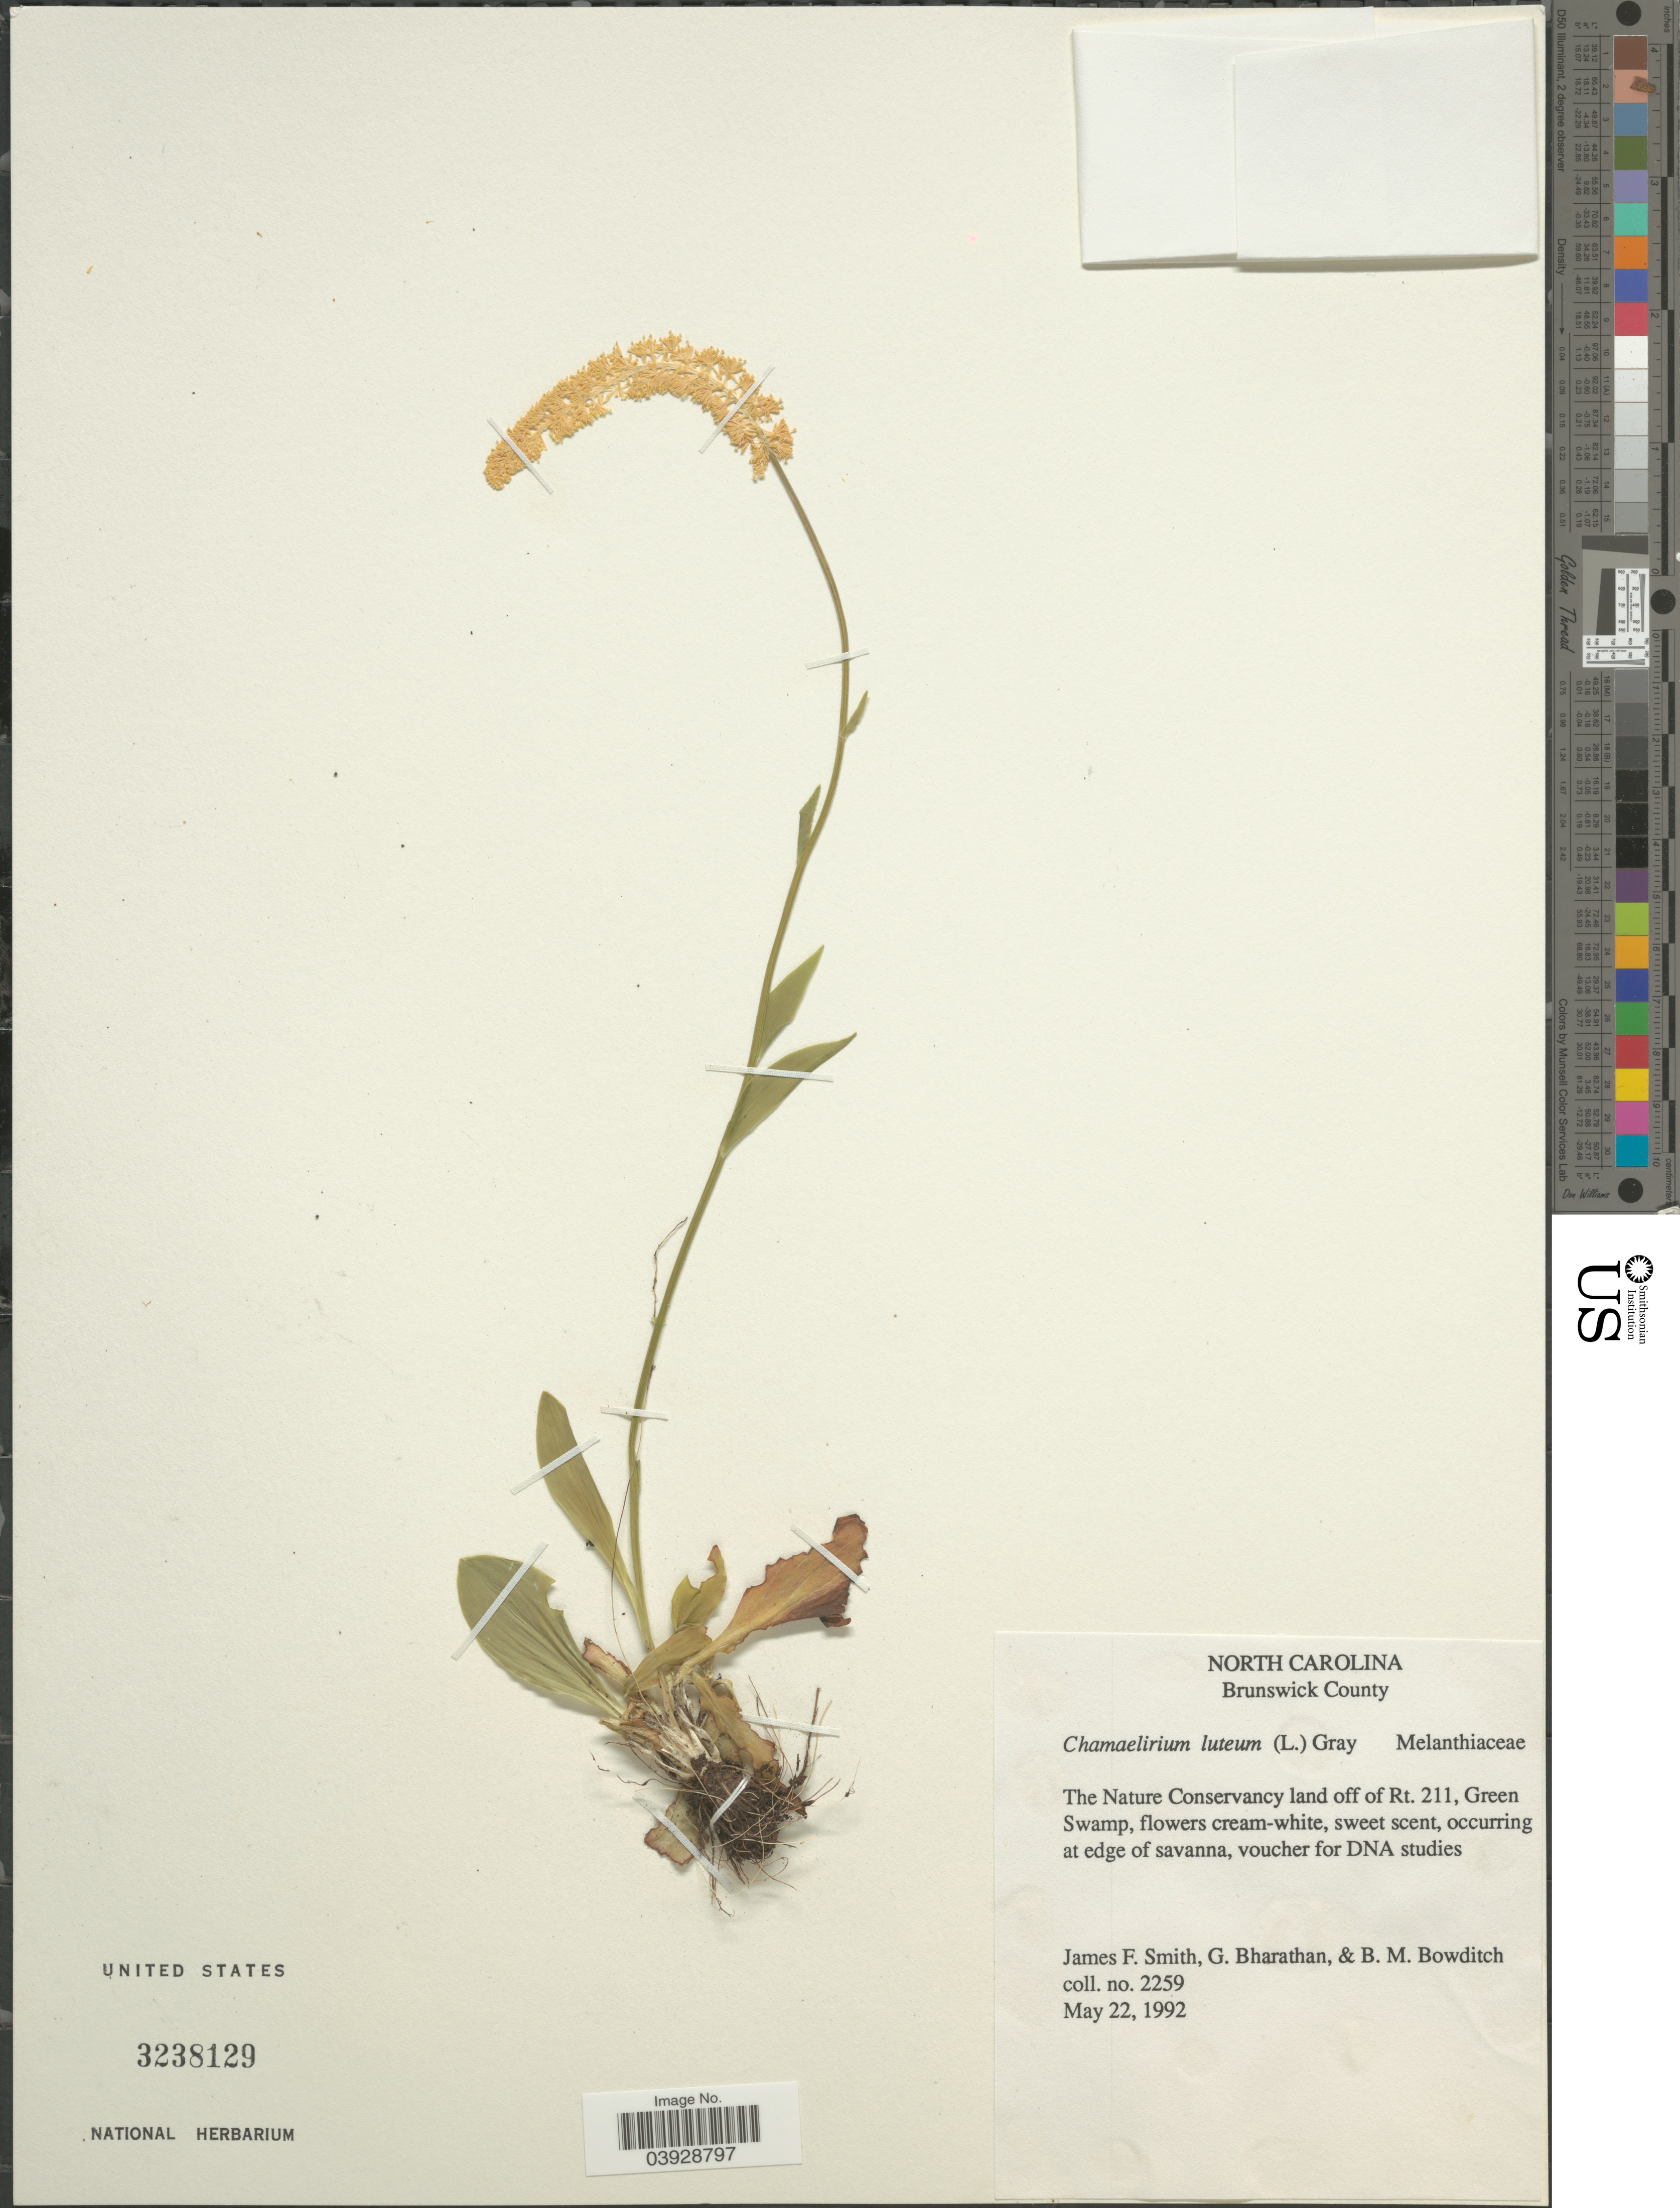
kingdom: Plantae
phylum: Tracheophyta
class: Liliopsida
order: Liliales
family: Melanthiaceae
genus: Chamaelirium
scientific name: Chamaelirium luteum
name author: (L.) A. Gray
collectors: J. F. Smith, G. Bharathan & B. Bowditch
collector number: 2259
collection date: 1992-05-22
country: United States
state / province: North Carolina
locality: Brunswick County. The Nature Conservancy land off of Rt. 211, Green Swamp, occurring at edge of savanna, voucher for DNA studies.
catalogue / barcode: US 3238129